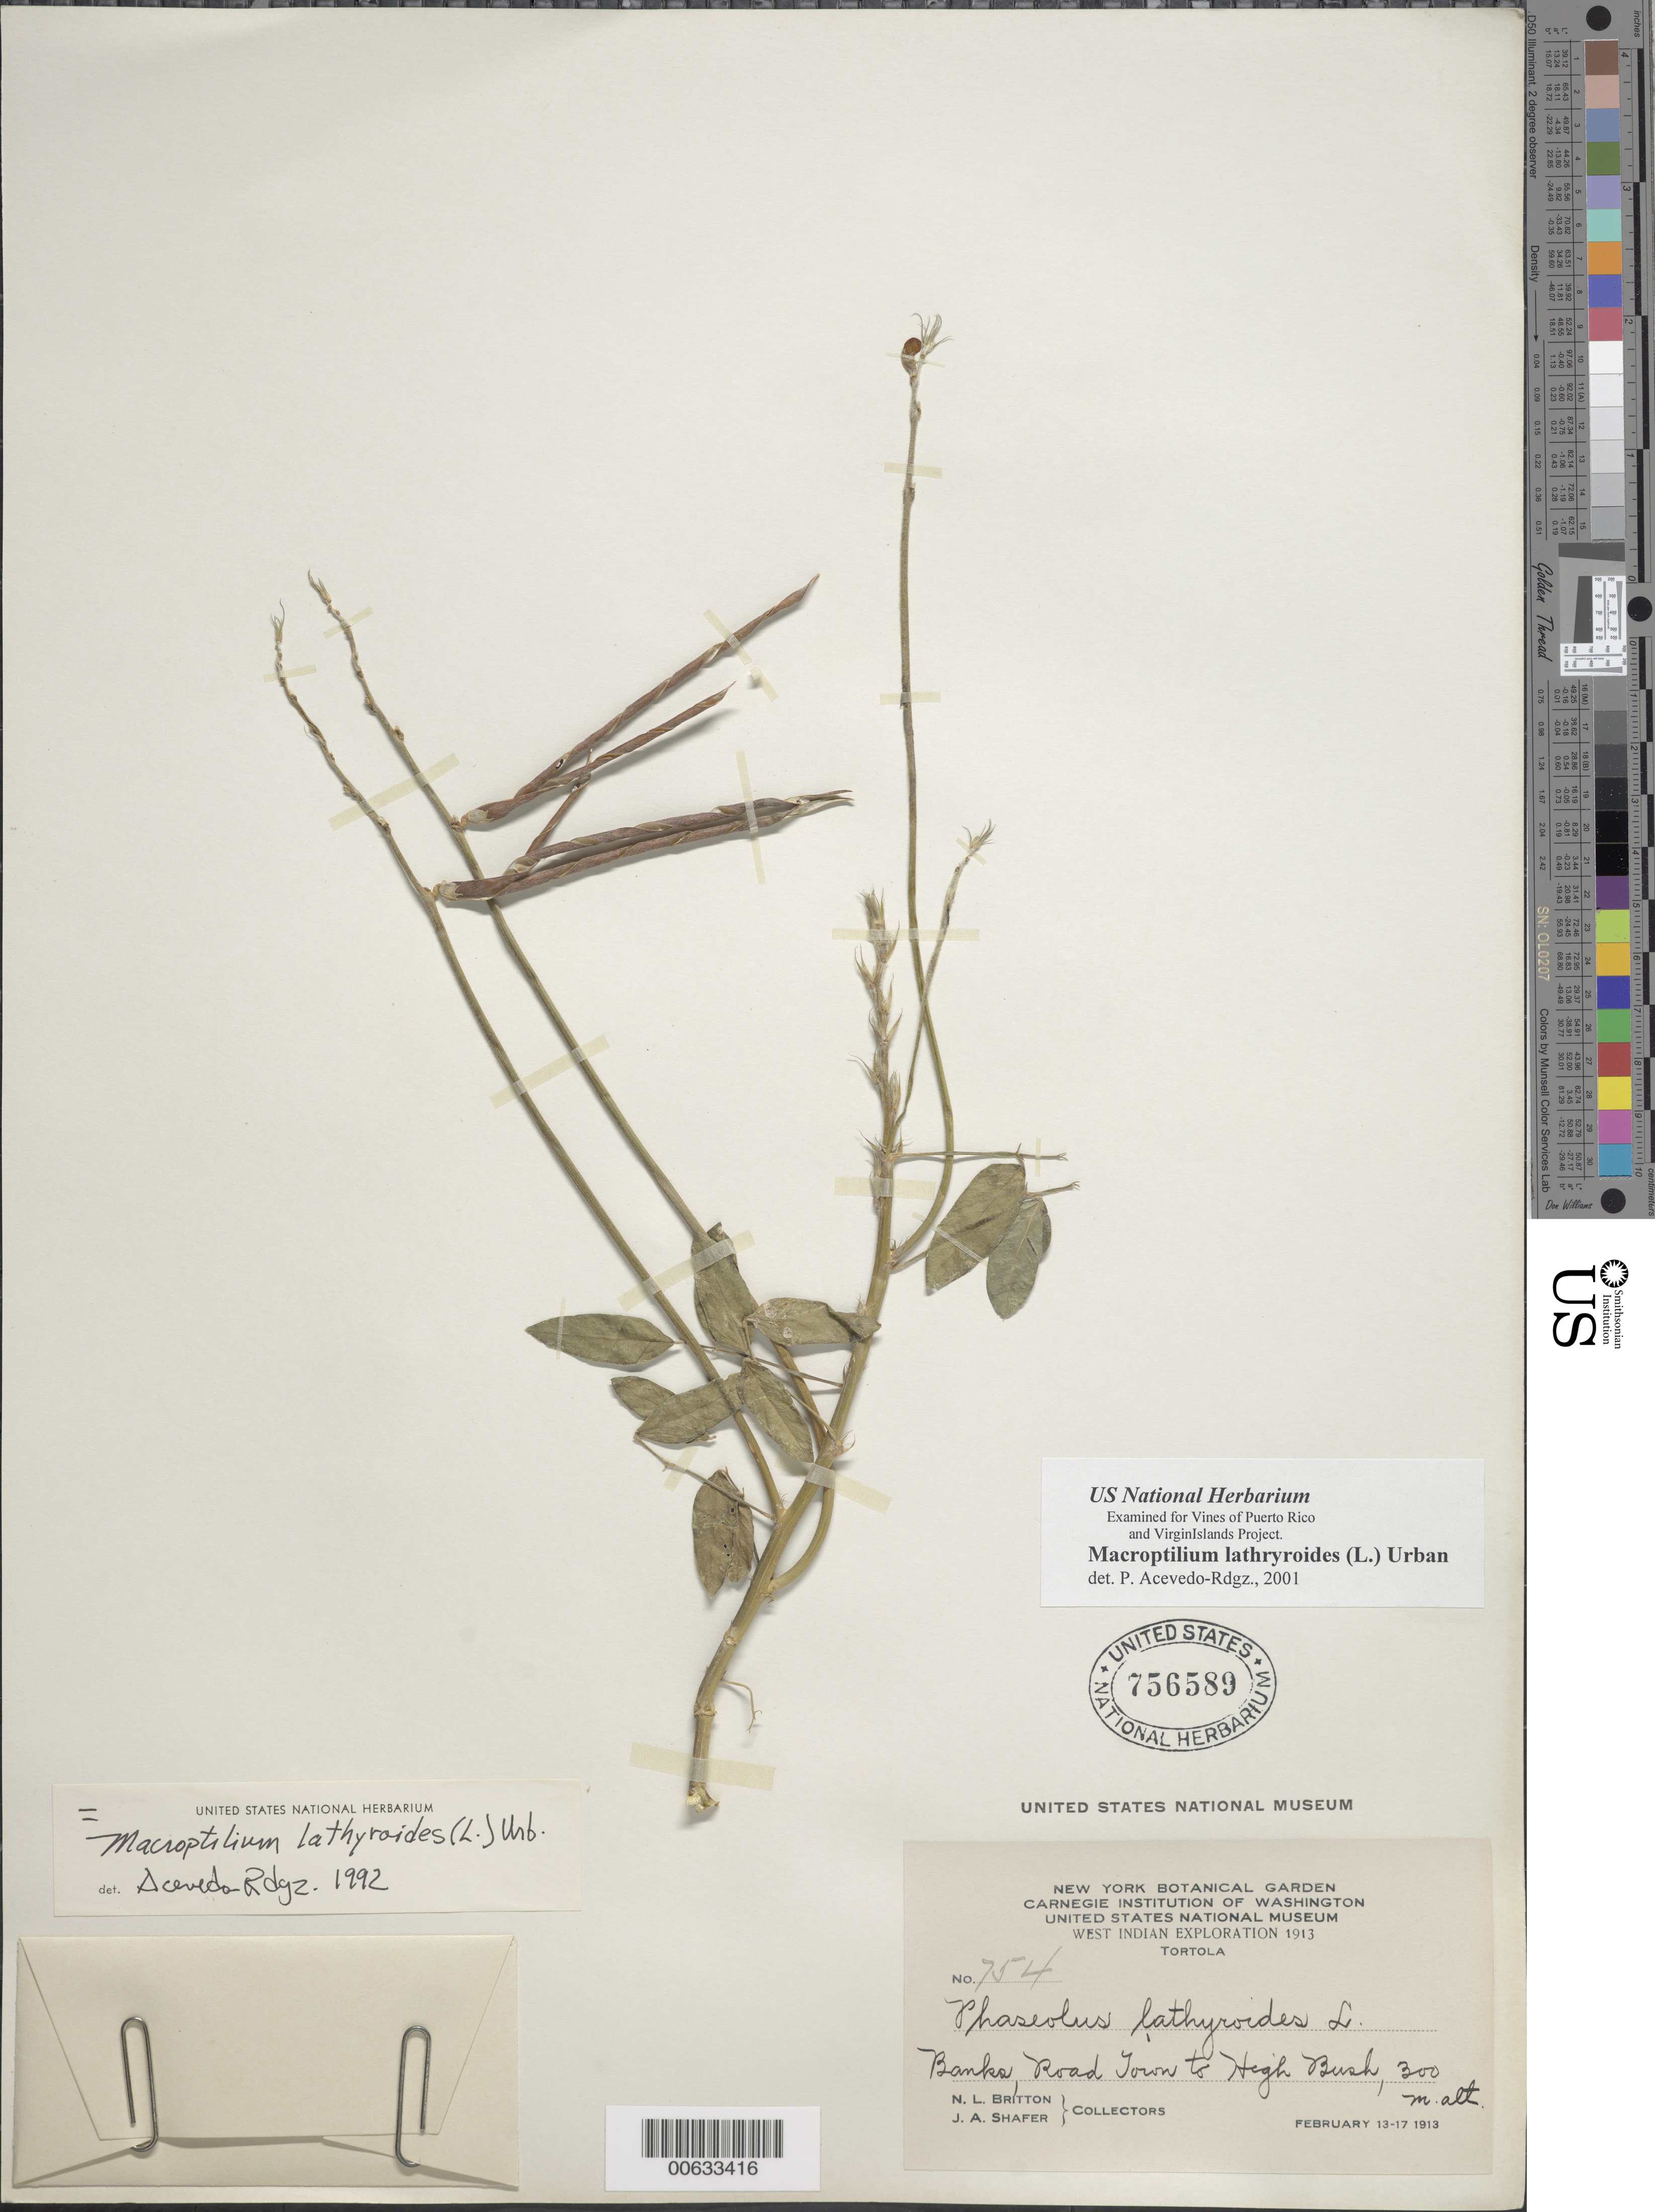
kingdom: Plantae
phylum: Tracheophyta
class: Magnoliopsida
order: Fabales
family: Fabaceae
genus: Macroptilium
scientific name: Macroptilium lathyroides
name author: (L.) Urb.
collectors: N. Britton & J. A. Shafer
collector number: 754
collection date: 1913-02-13/1913-02-17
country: British Virgin Islands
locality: West Indian, Tortola, banks, road town to High Bush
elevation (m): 300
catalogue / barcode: US 756589